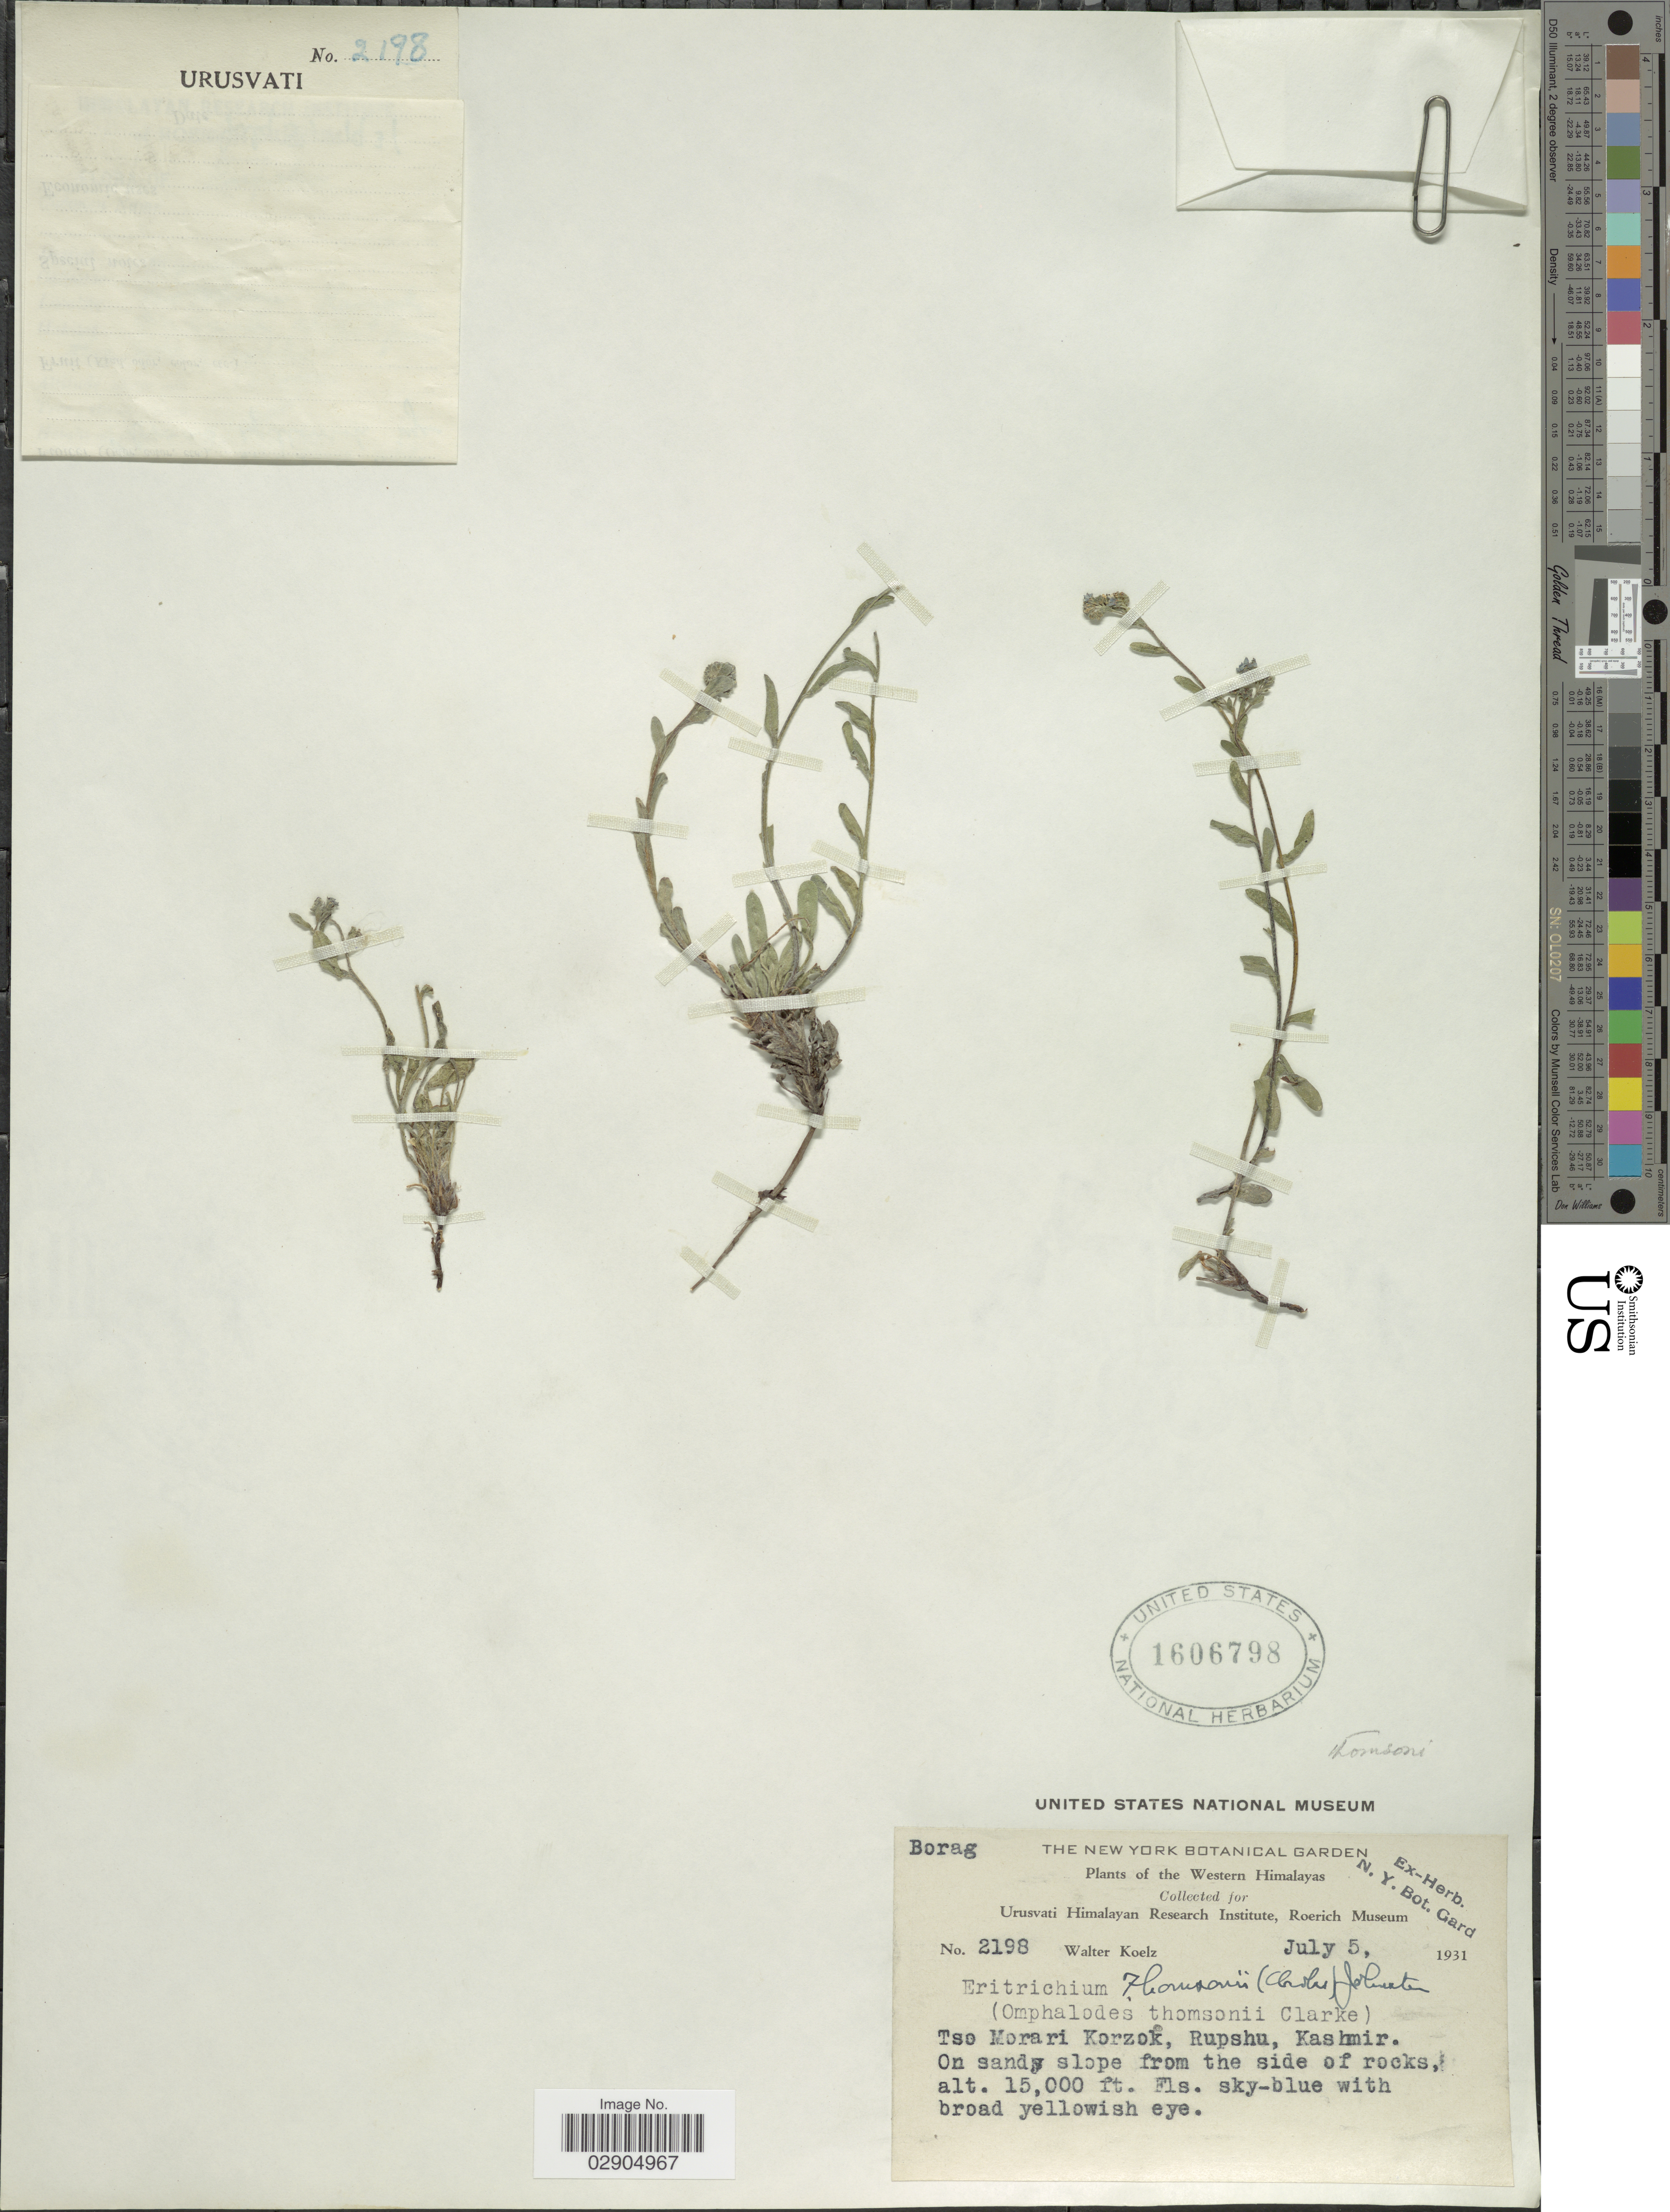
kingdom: Plantae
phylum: Tracheophyta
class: Magnoliopsida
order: Boraginales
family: Boraginaceae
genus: Eritrichium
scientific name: Eritrichium thomsonii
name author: (C.B. Clarke) I.M. Johnst.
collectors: W. N. Koelz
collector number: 2198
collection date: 1931-07-05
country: India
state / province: Jammu and Kashmir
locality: The Western Himalayas. Tso Morari Korzok, Rupshu, Kashmir.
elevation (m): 4572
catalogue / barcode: US 1606798